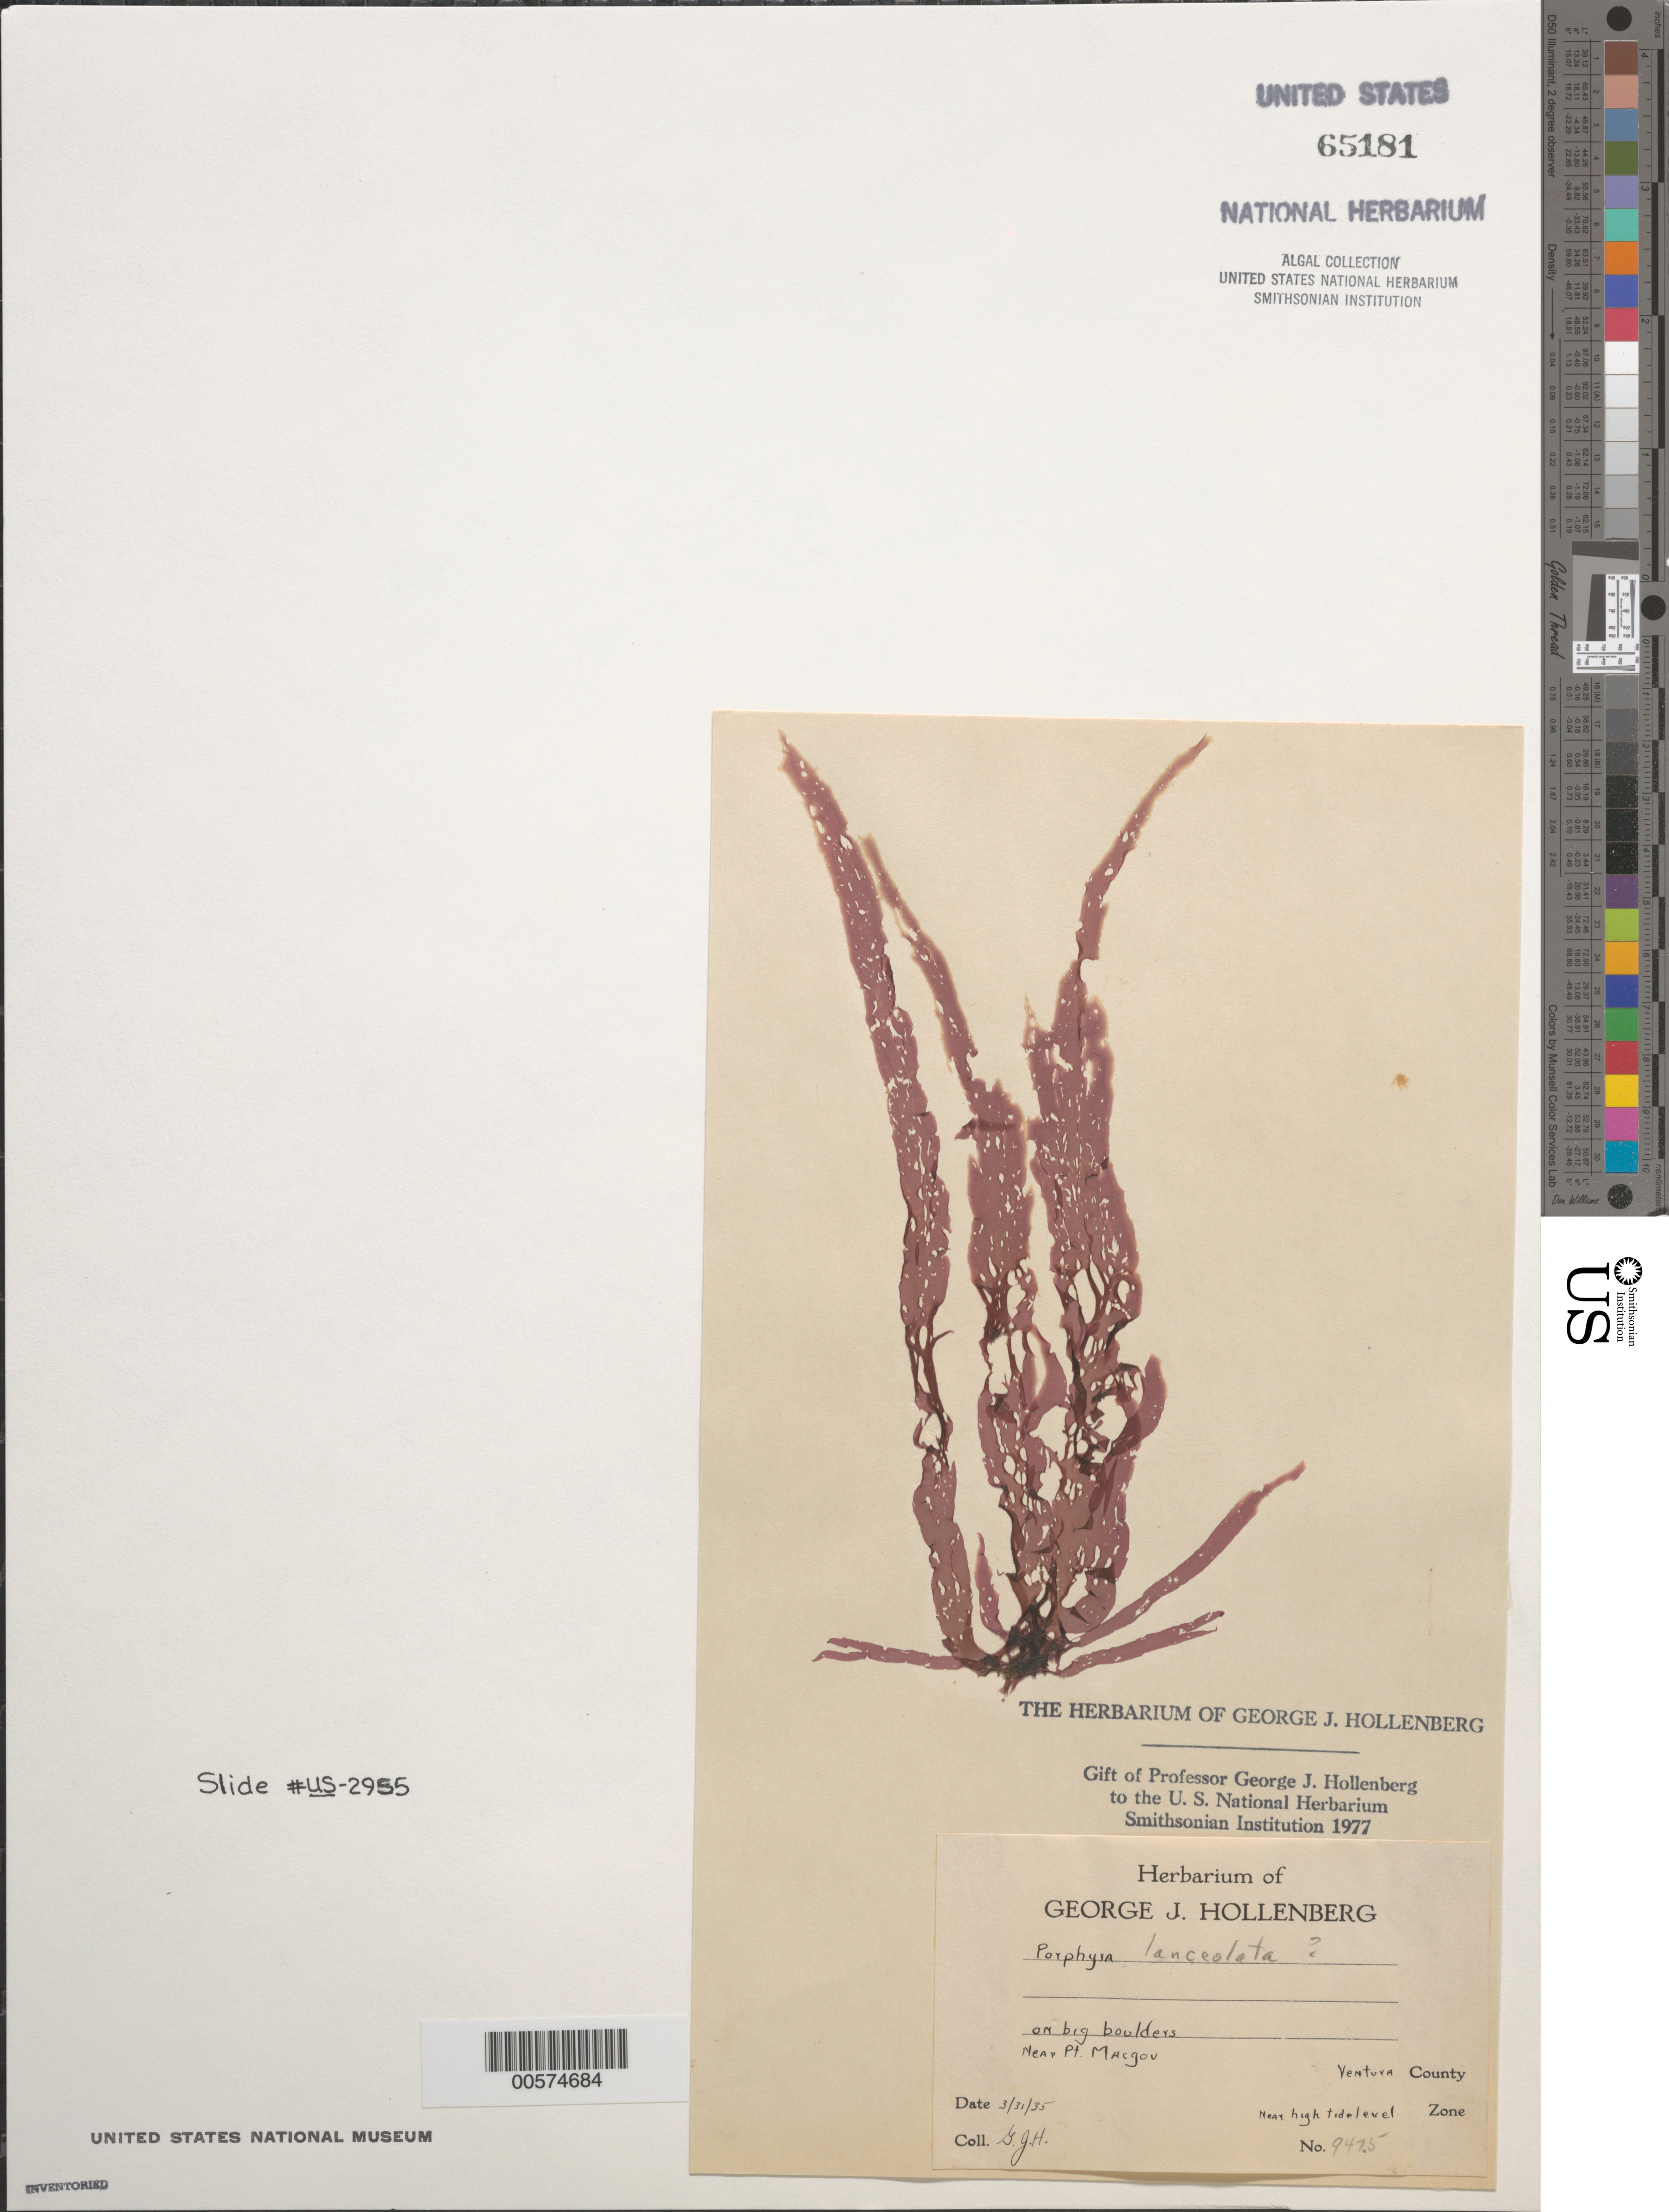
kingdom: Plantae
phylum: Rhodophyta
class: Bangiophyceae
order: Bangiales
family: Bangiaceae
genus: Pyropia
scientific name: Pyropia lanceolata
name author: (Setchell & Hus) S.C. Lindstrom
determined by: Algae name updating Project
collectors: G. Hollenberg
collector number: GJH 947.5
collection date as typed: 31 Mar 1935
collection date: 1935-03-31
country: United States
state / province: California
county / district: Ventura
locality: Near Point Mugu (Pt. Macgou)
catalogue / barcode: US 65181